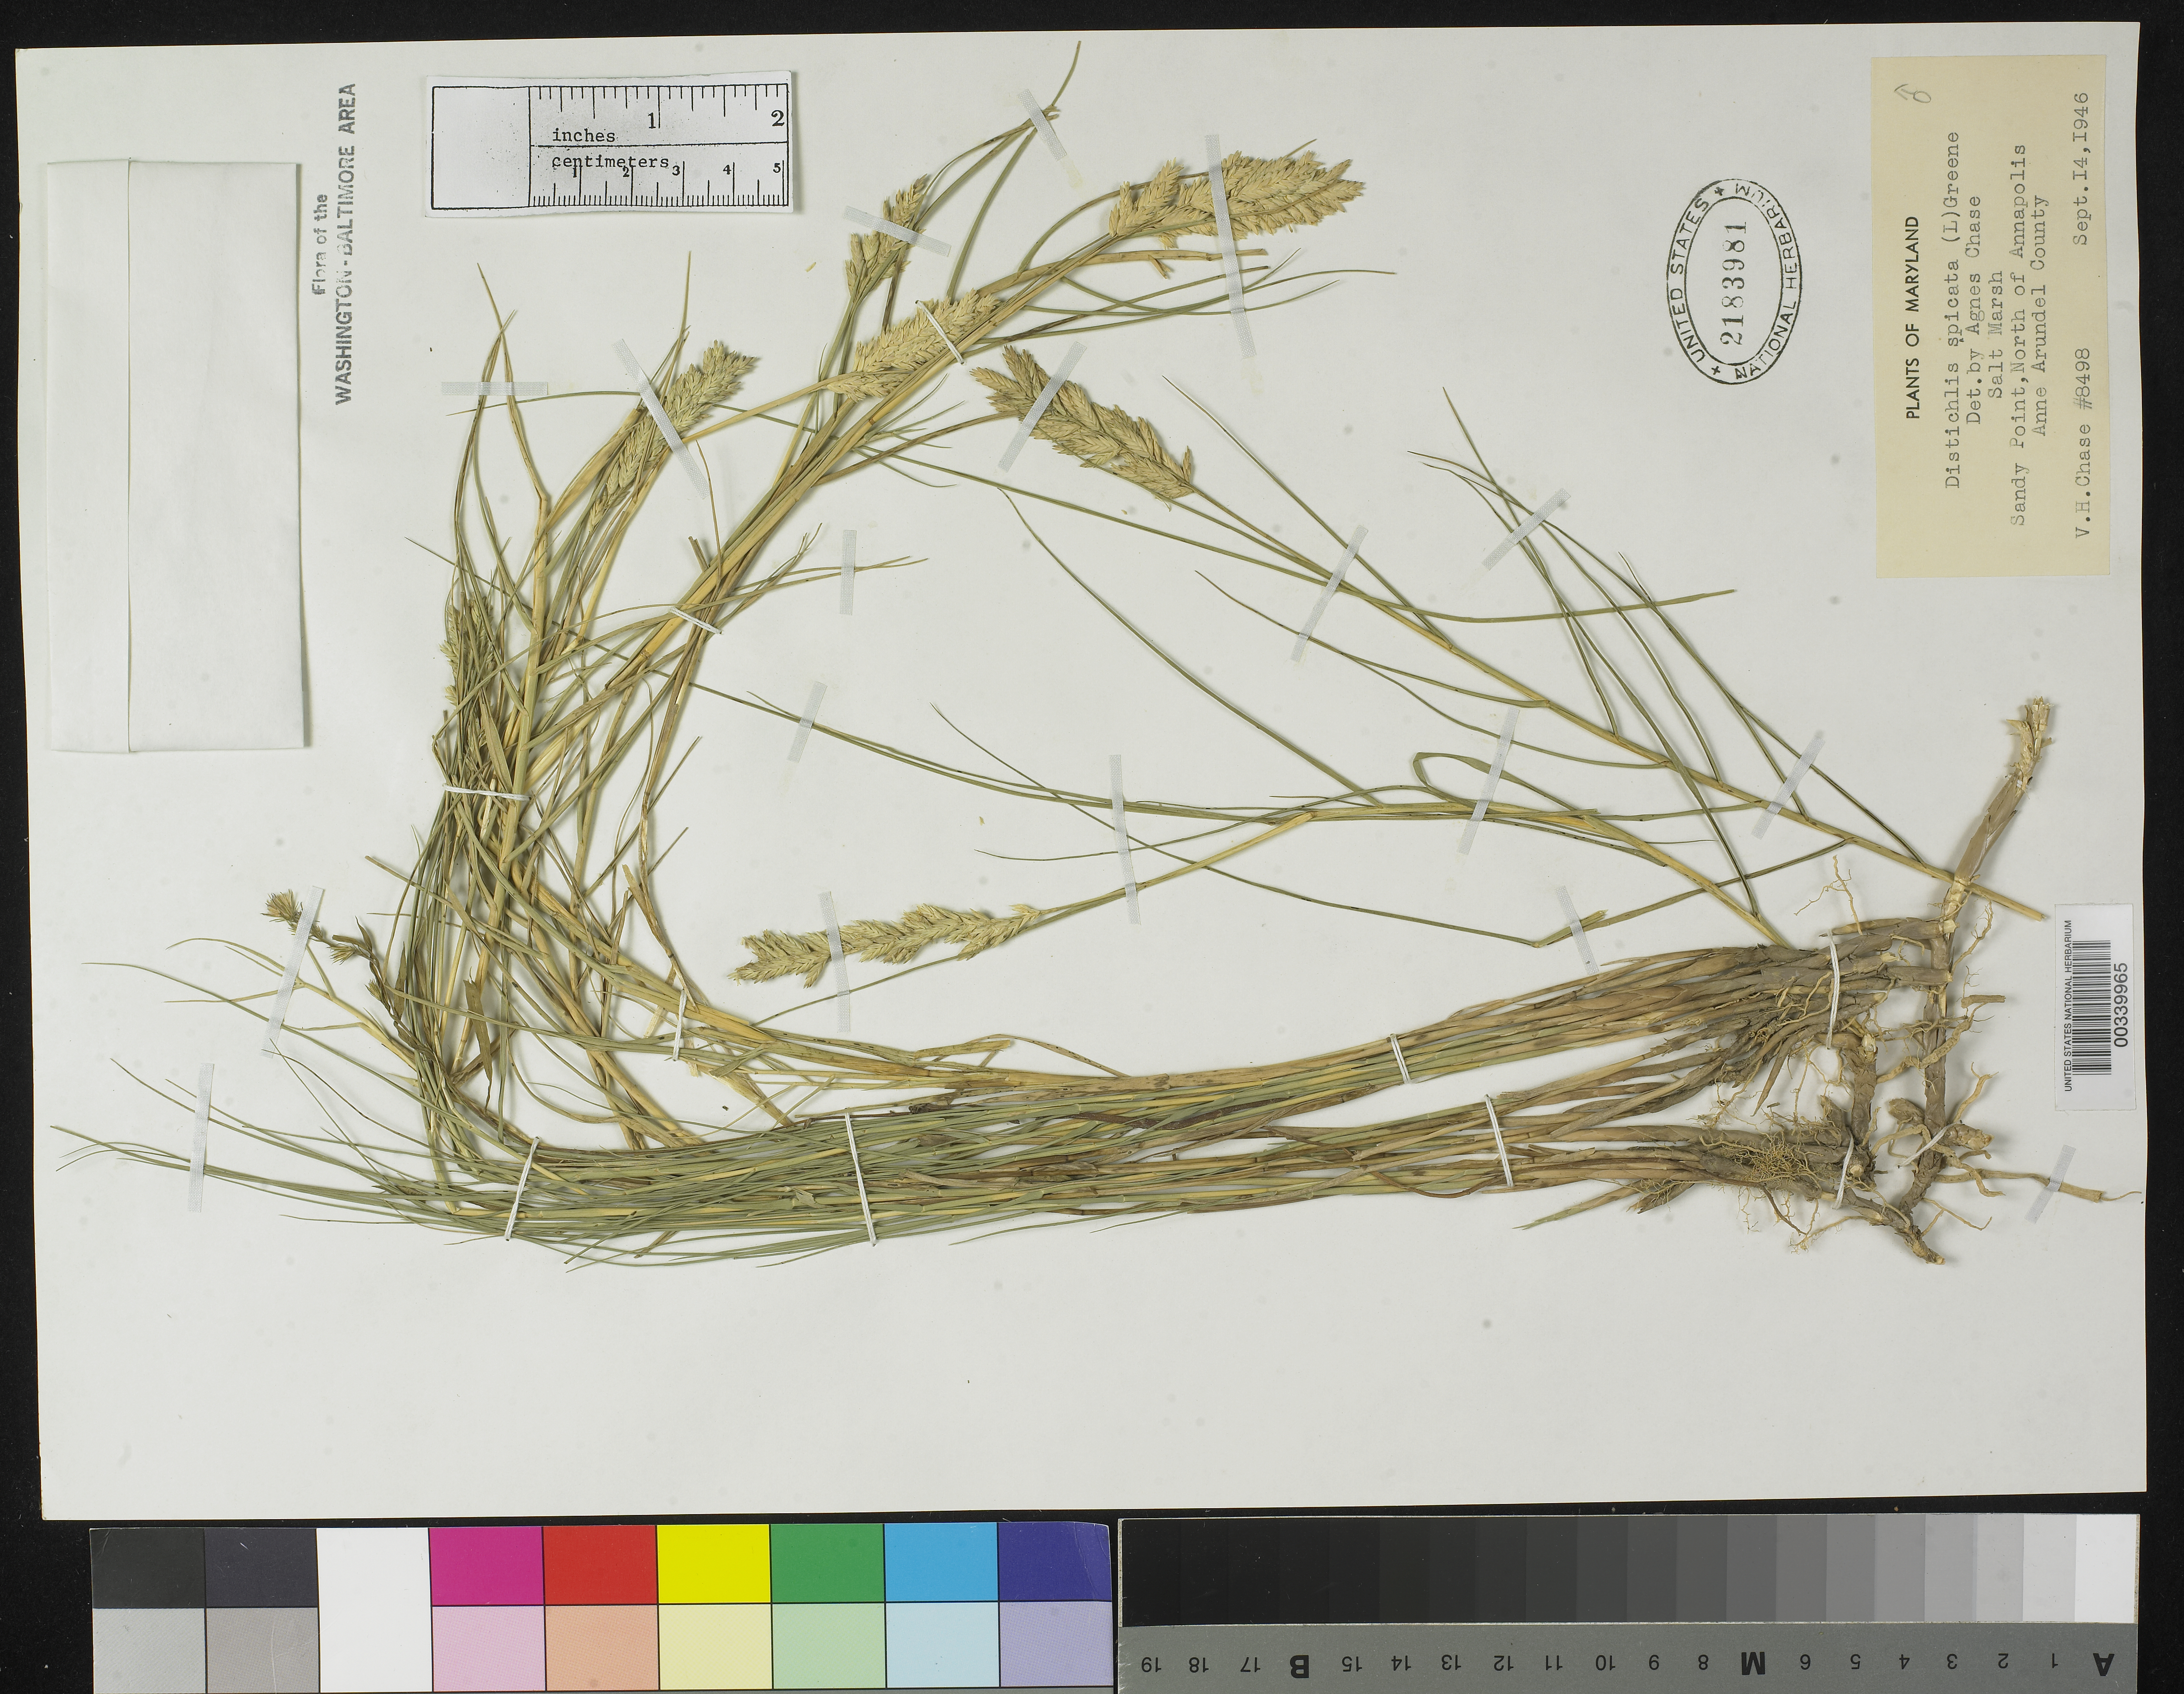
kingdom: Plantae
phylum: Tracheophyta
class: Liliopsida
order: Poales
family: Poaceae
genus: Distichlis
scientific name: Distichlis spicata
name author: (L.) Greene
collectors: V. H. Chase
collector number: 8498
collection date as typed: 14 Sep 1946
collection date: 1946-09-14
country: United States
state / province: Maryland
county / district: Anne Arundel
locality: Sandy Point, N Annapolis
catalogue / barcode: US 2183981